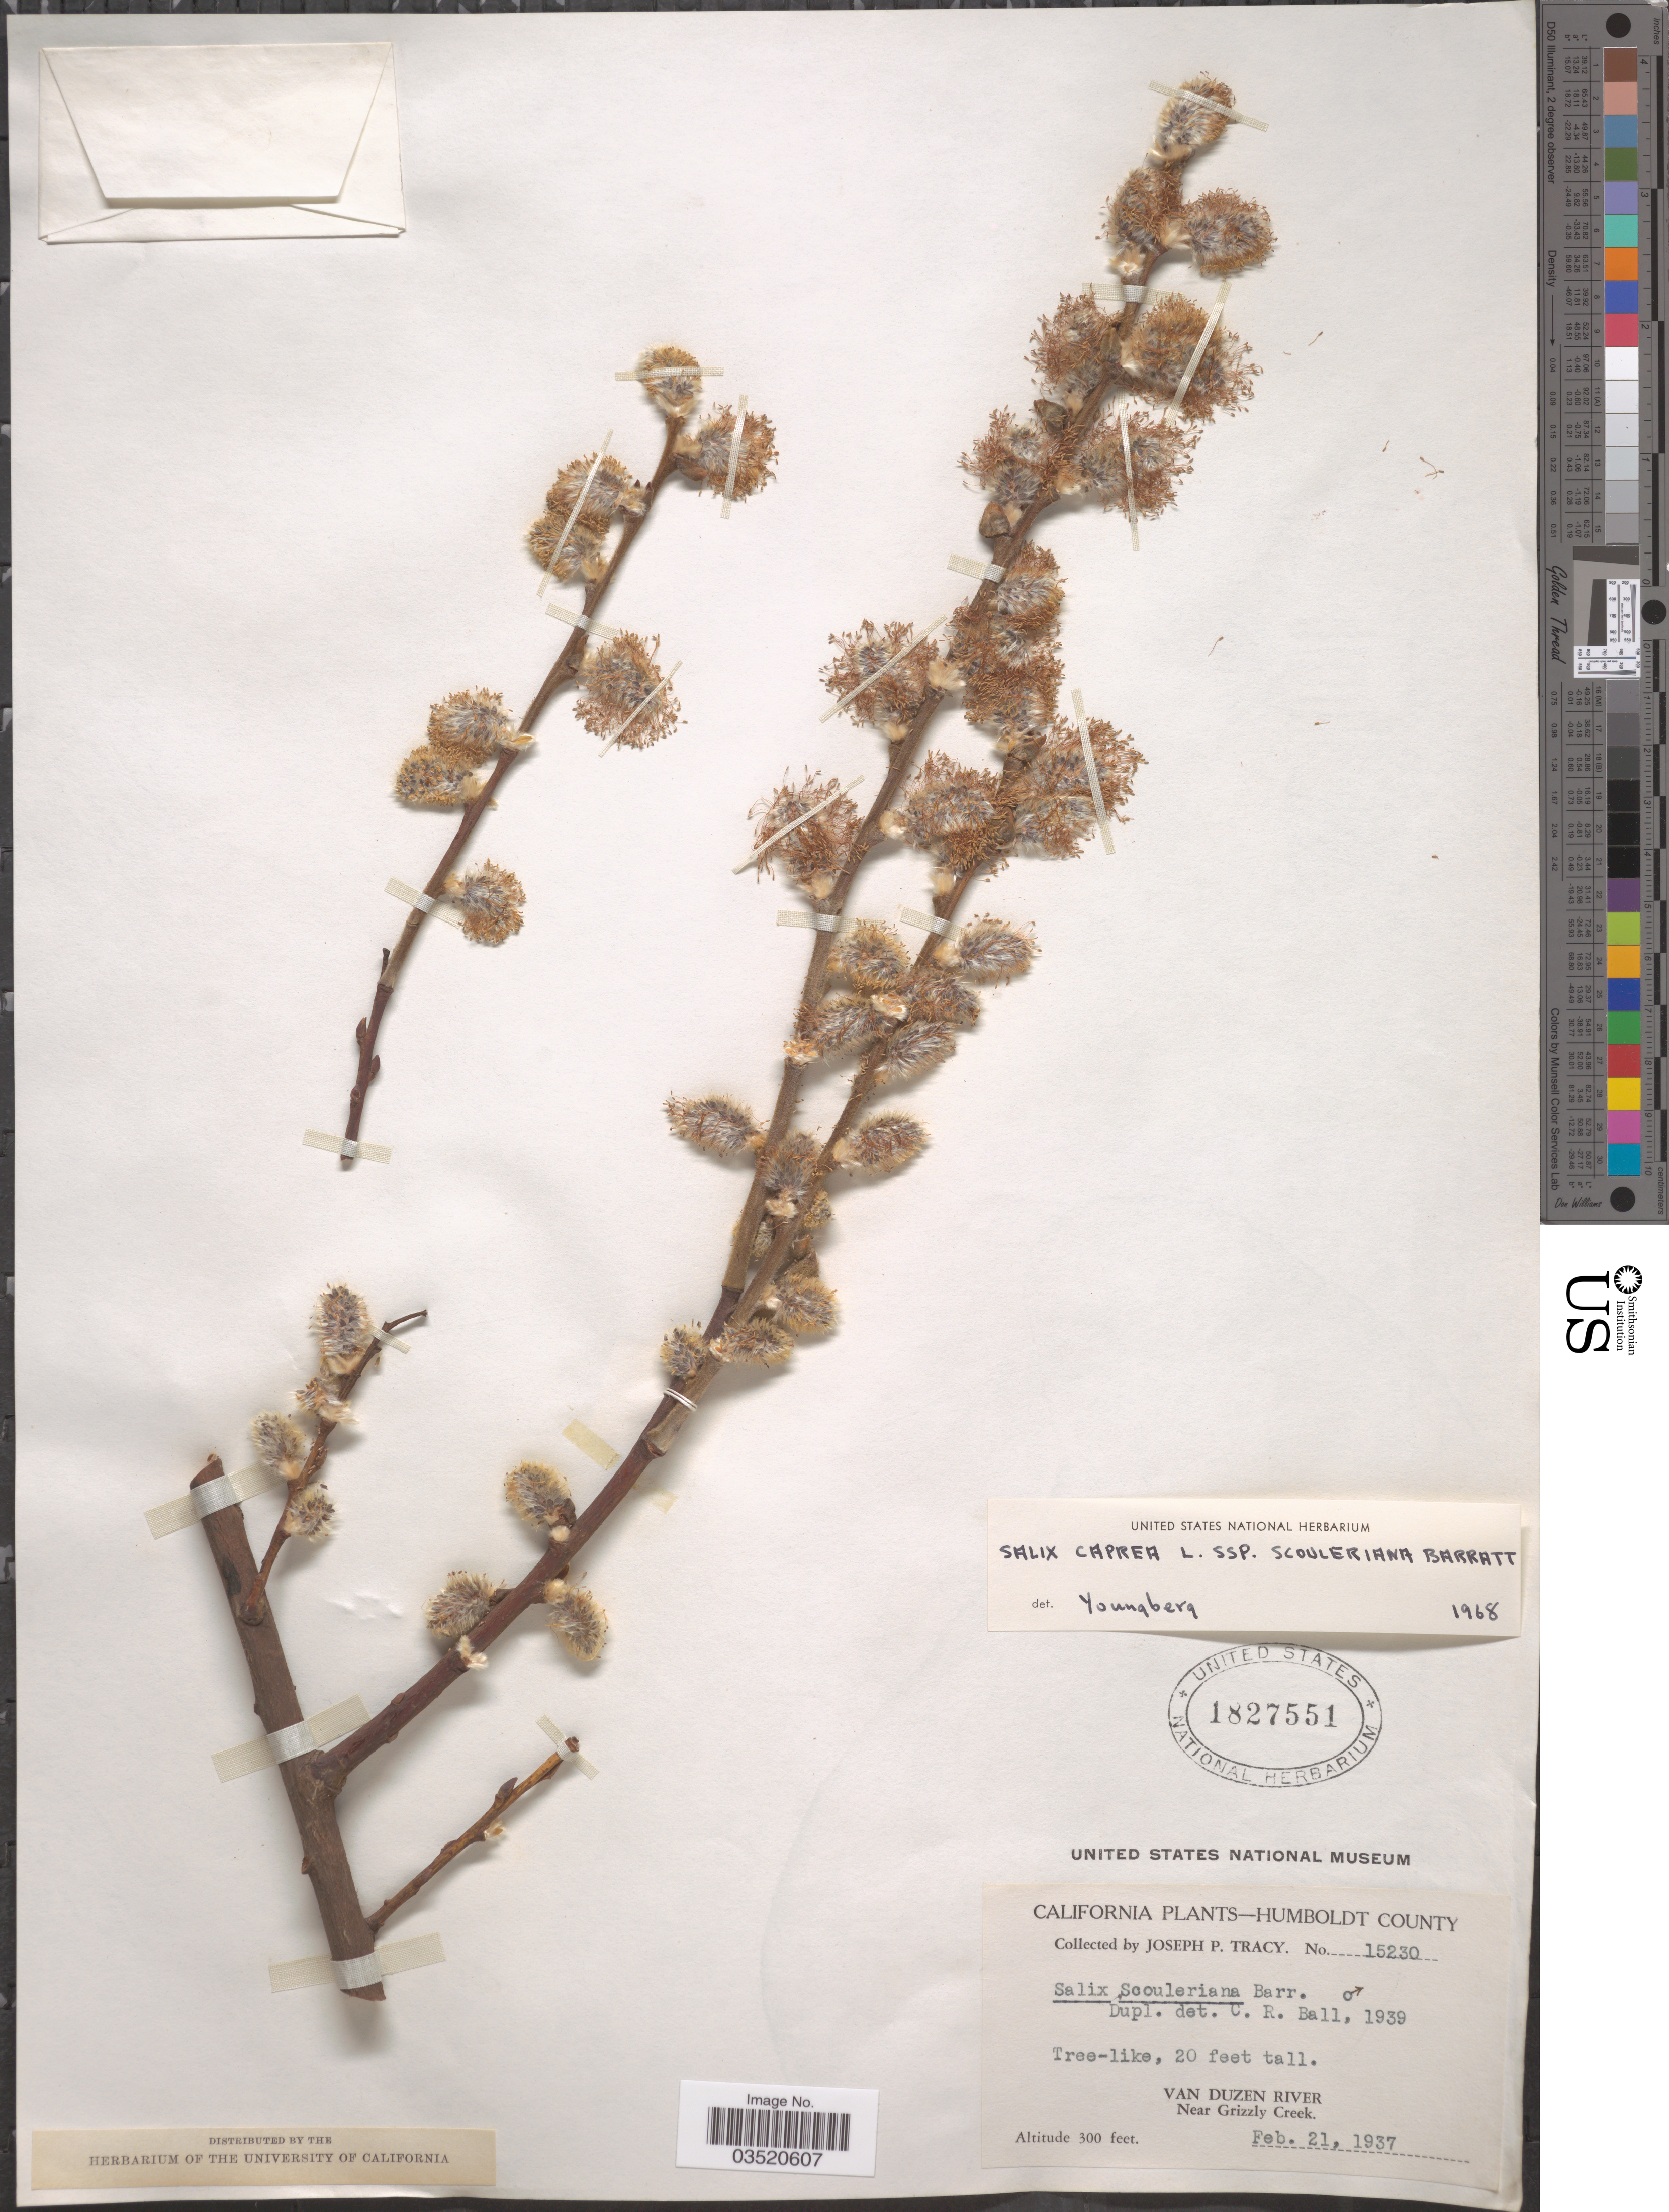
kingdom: Plantae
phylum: Tracheophyta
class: Magnoliopsida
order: Malpighiales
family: Salicaceae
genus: Salix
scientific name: Salix scouleriana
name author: Barratt ex Hook.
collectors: J. Tracy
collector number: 15230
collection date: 1937-02-21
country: United States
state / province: California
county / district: Humboldt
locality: Humboldt County. Van Duzen River. Near Grizzly Creek.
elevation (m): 91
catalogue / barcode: US 1827551